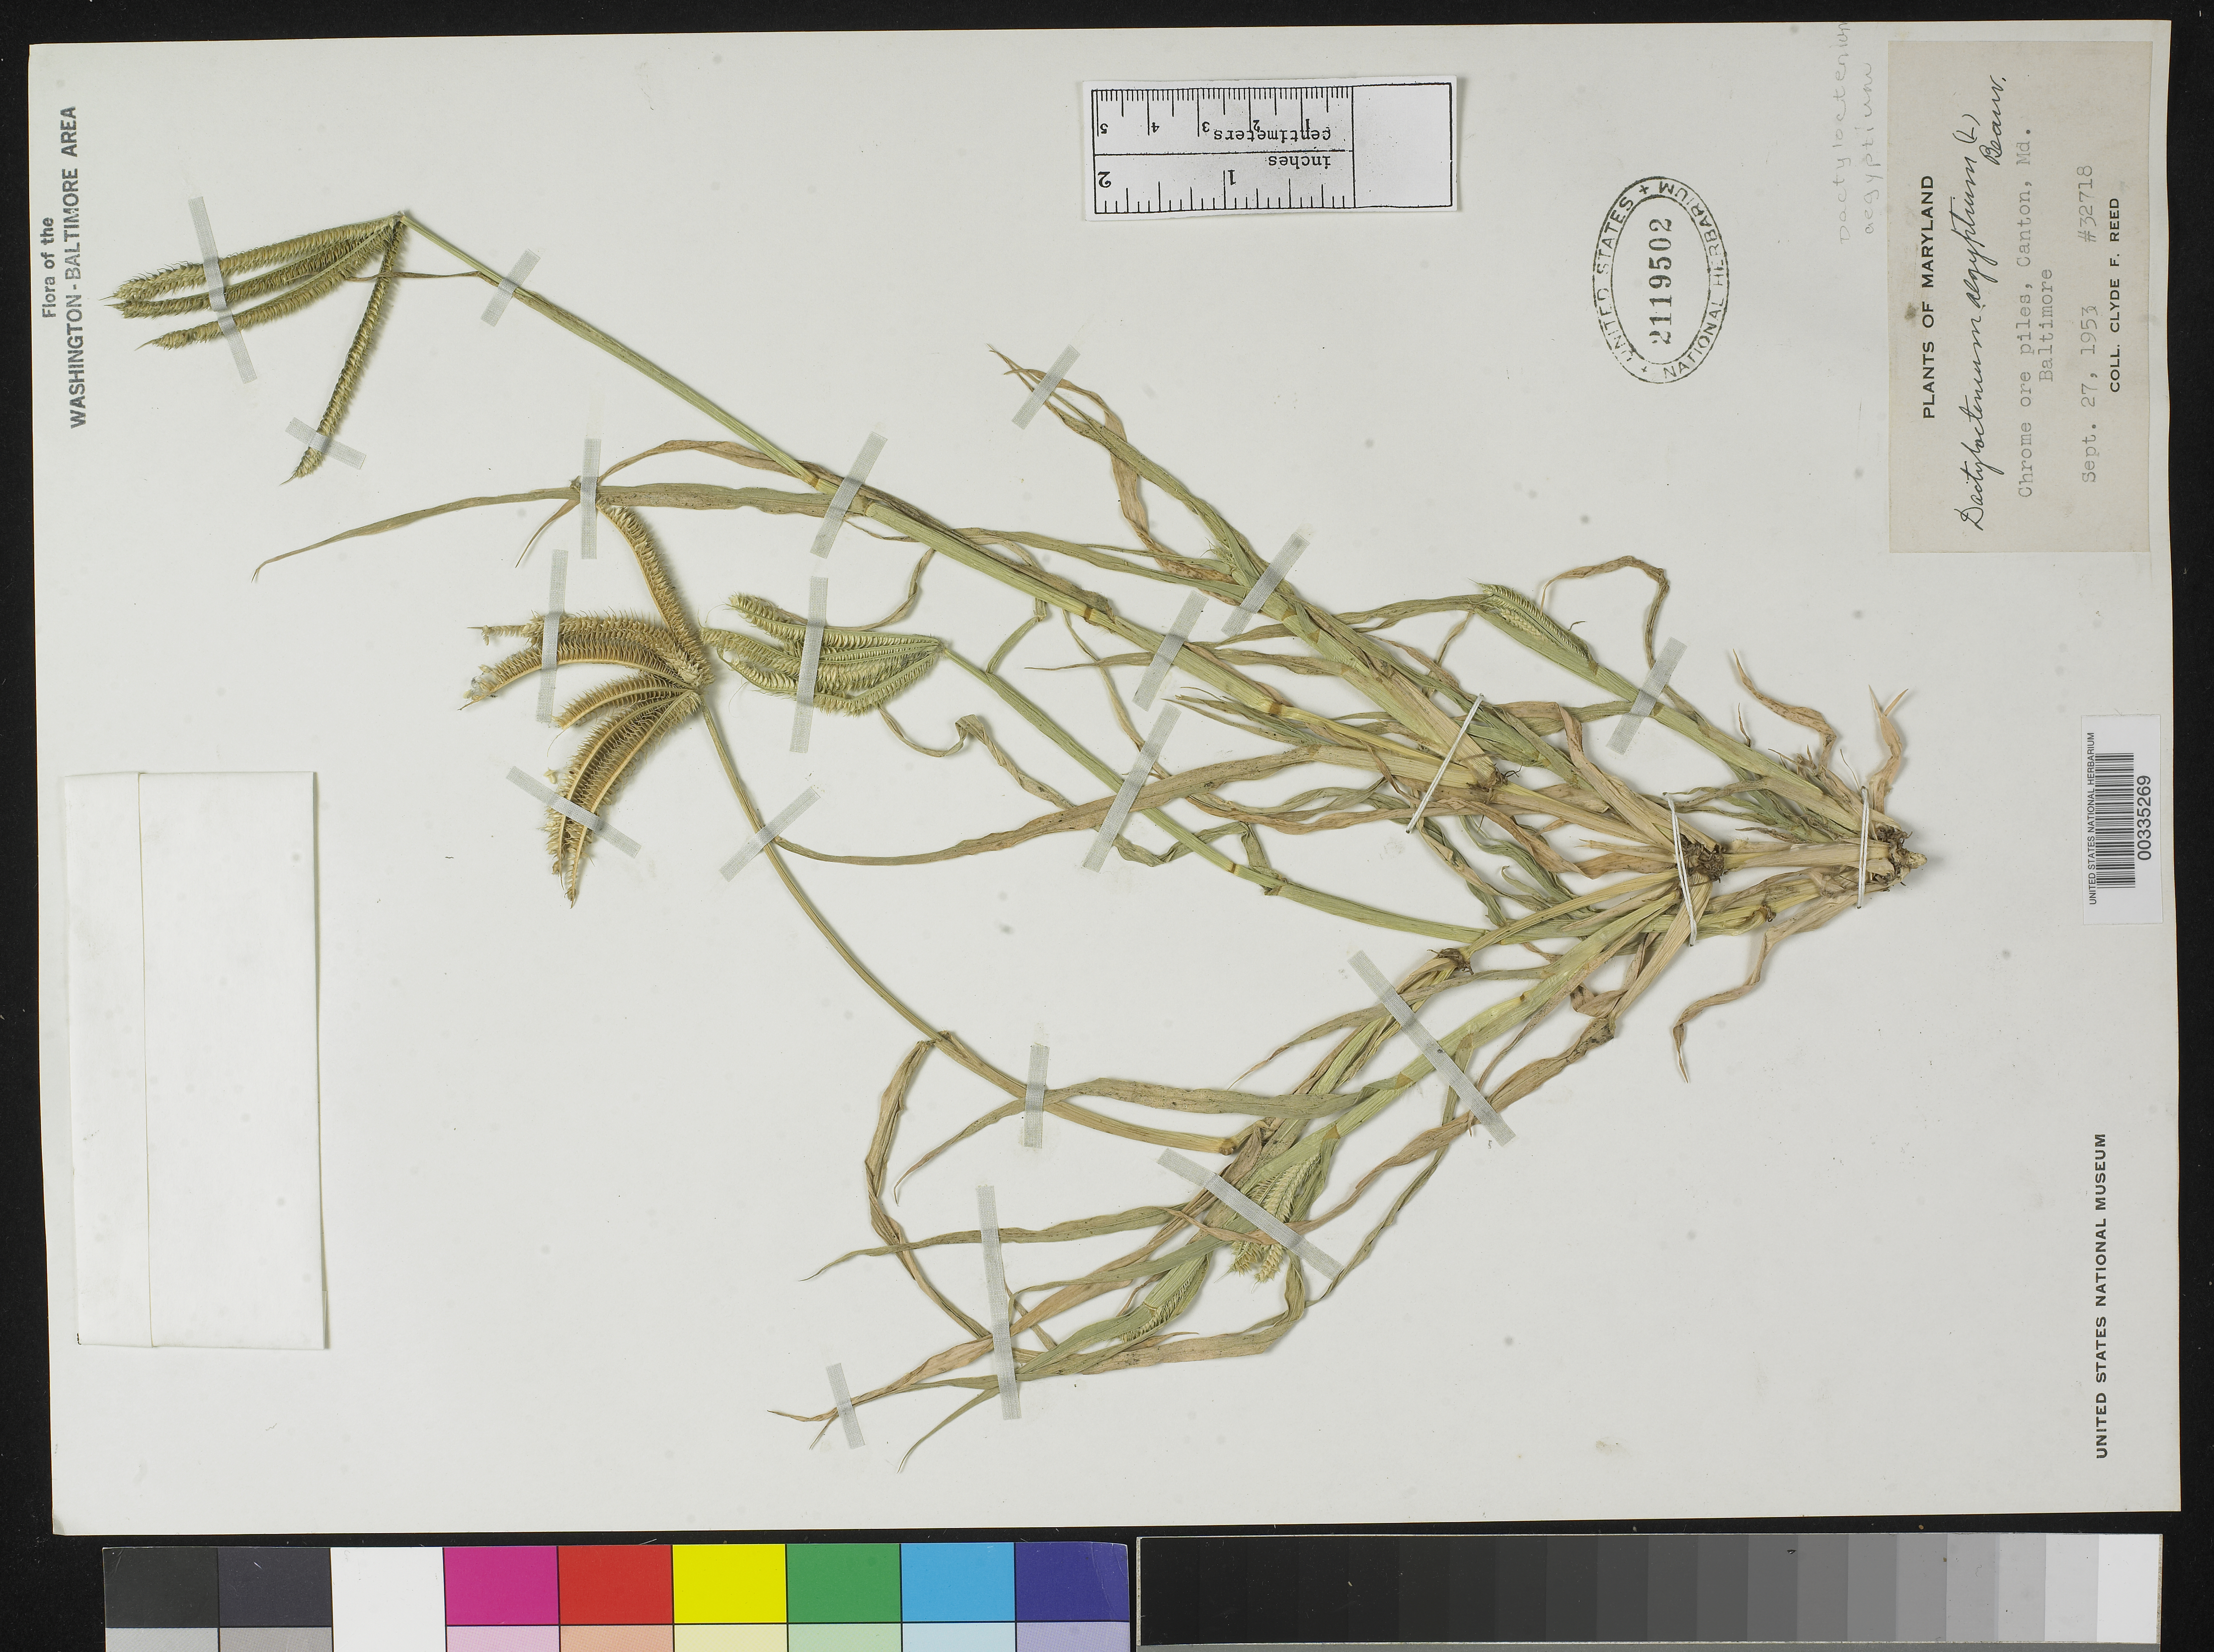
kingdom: Plantae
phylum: Tracheophyta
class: Liliopsida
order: Poales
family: Poaceae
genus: Dactyloctenium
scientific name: Dactyloctenium aegyptium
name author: (L.) Willd.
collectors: C. F. Reed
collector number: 32718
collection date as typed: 27 Sep 1953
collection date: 1953-09-27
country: United States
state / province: Maryland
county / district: City of Baltimore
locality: Canton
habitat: Chrome ore piles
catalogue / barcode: US 2119502